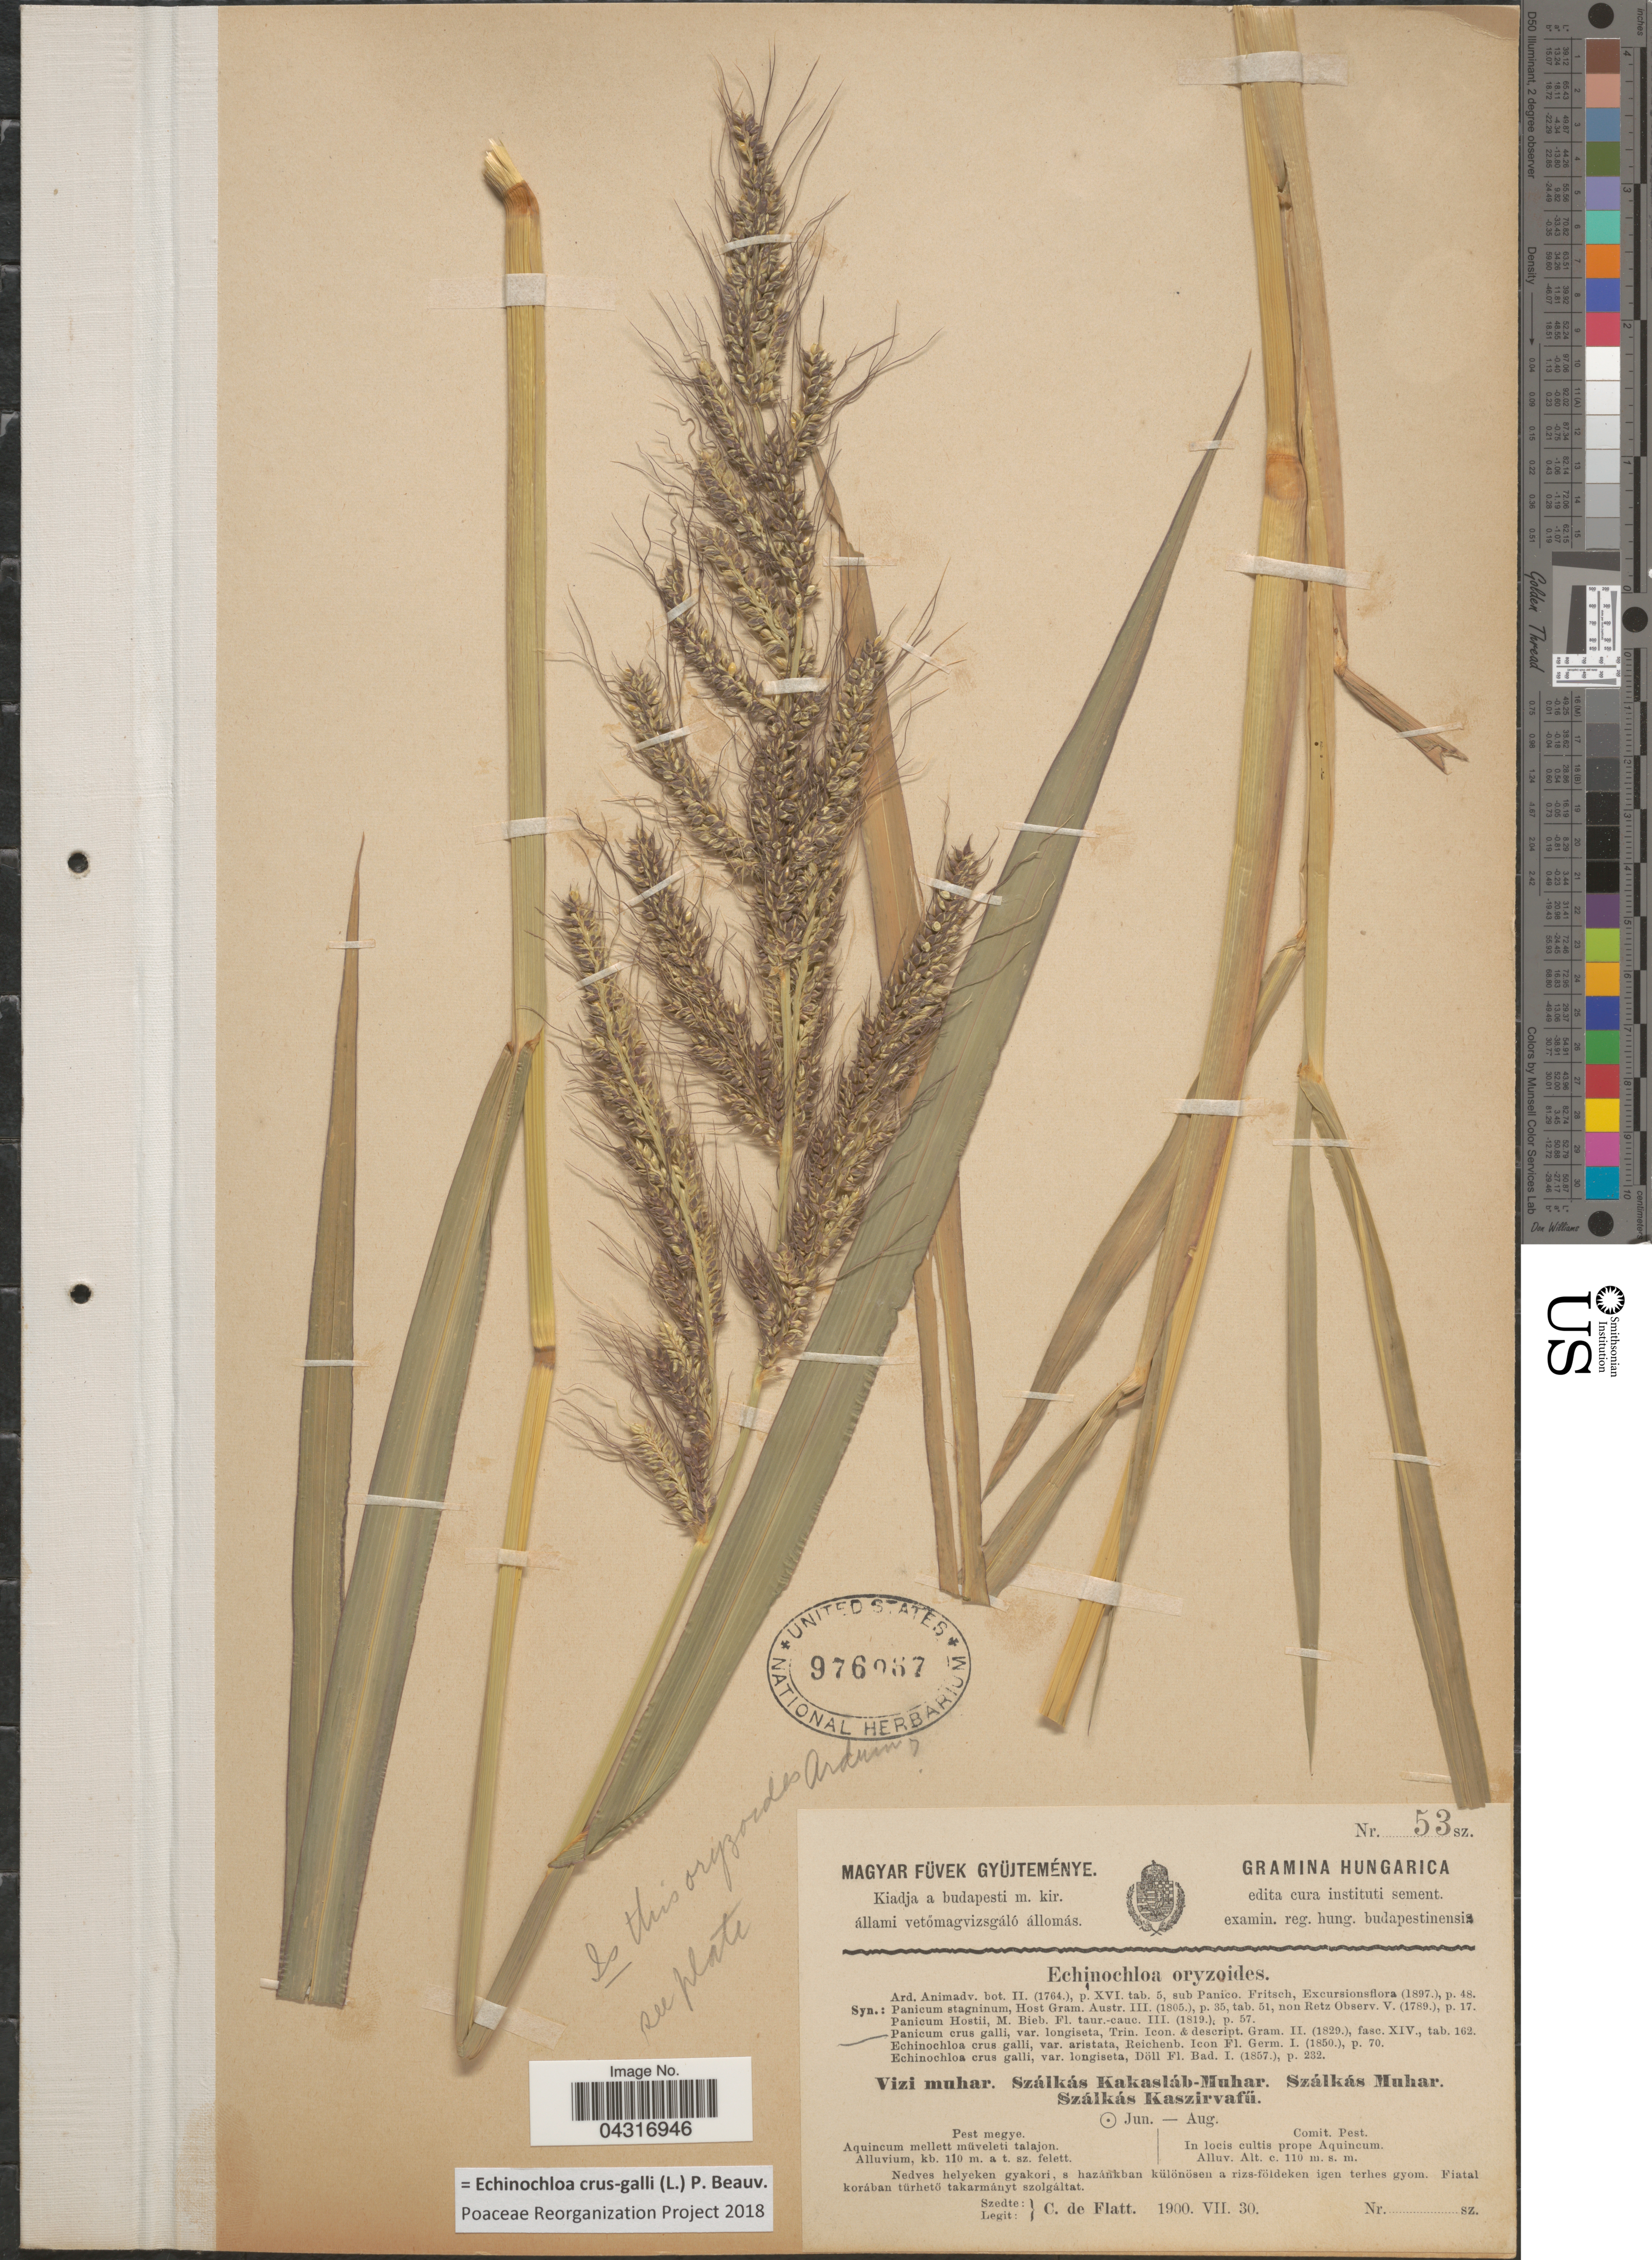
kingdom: Plantae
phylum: Tracheophyta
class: Liliopsida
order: Poales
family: Poaceae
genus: Echinochloa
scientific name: Echinochloa crus-galli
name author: (L.) P. Beauv.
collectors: C. de Flatt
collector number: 53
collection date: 1900-07-30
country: Hungary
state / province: Pest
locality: Comit. Pest. In locis cultis prope Aquincum.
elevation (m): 110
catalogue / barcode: US 976087